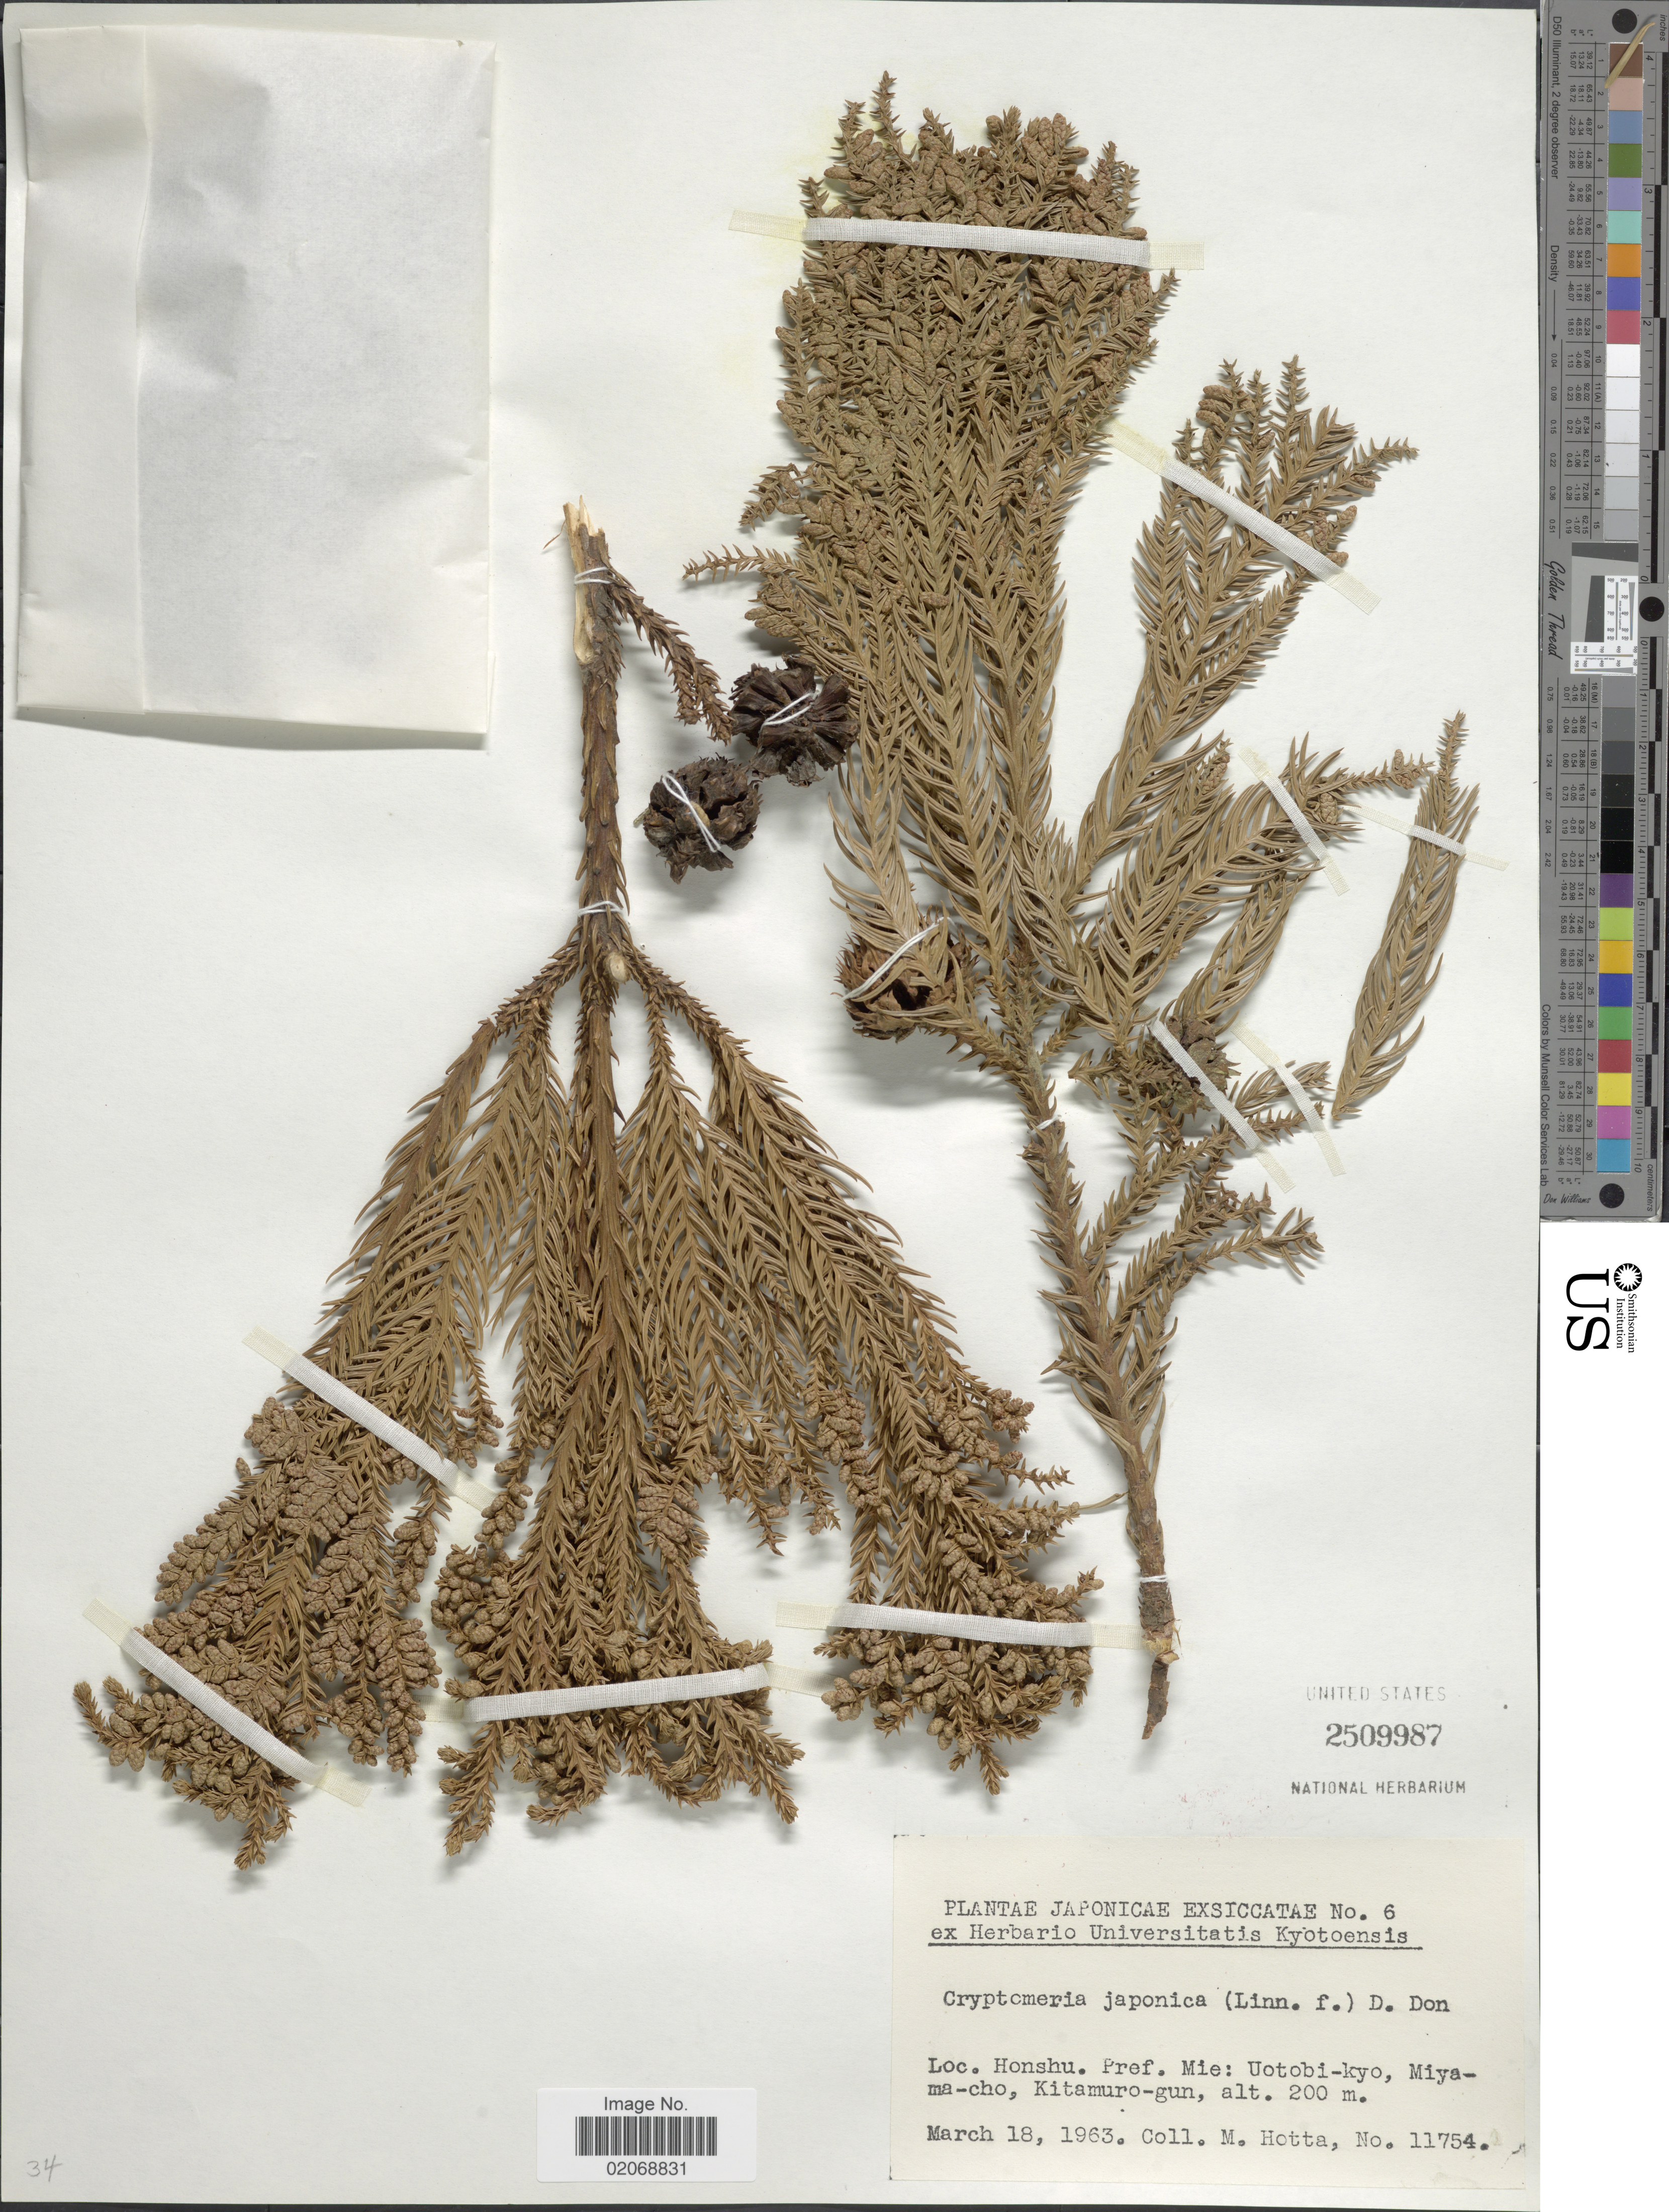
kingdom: Plantae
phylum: Tracheophyta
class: Pinopsida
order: Pinales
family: Cupressaceae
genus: Cryptomeria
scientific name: Cryptomeria japonica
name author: (Thunb. ex L. f.) D. Don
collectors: M. Hotta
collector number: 11754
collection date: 1963-03-18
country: Japan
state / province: Mie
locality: Honshu: Uotobi-kyo, Miyama-cho, Kitamuro-gun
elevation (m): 200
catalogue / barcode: US 2509987